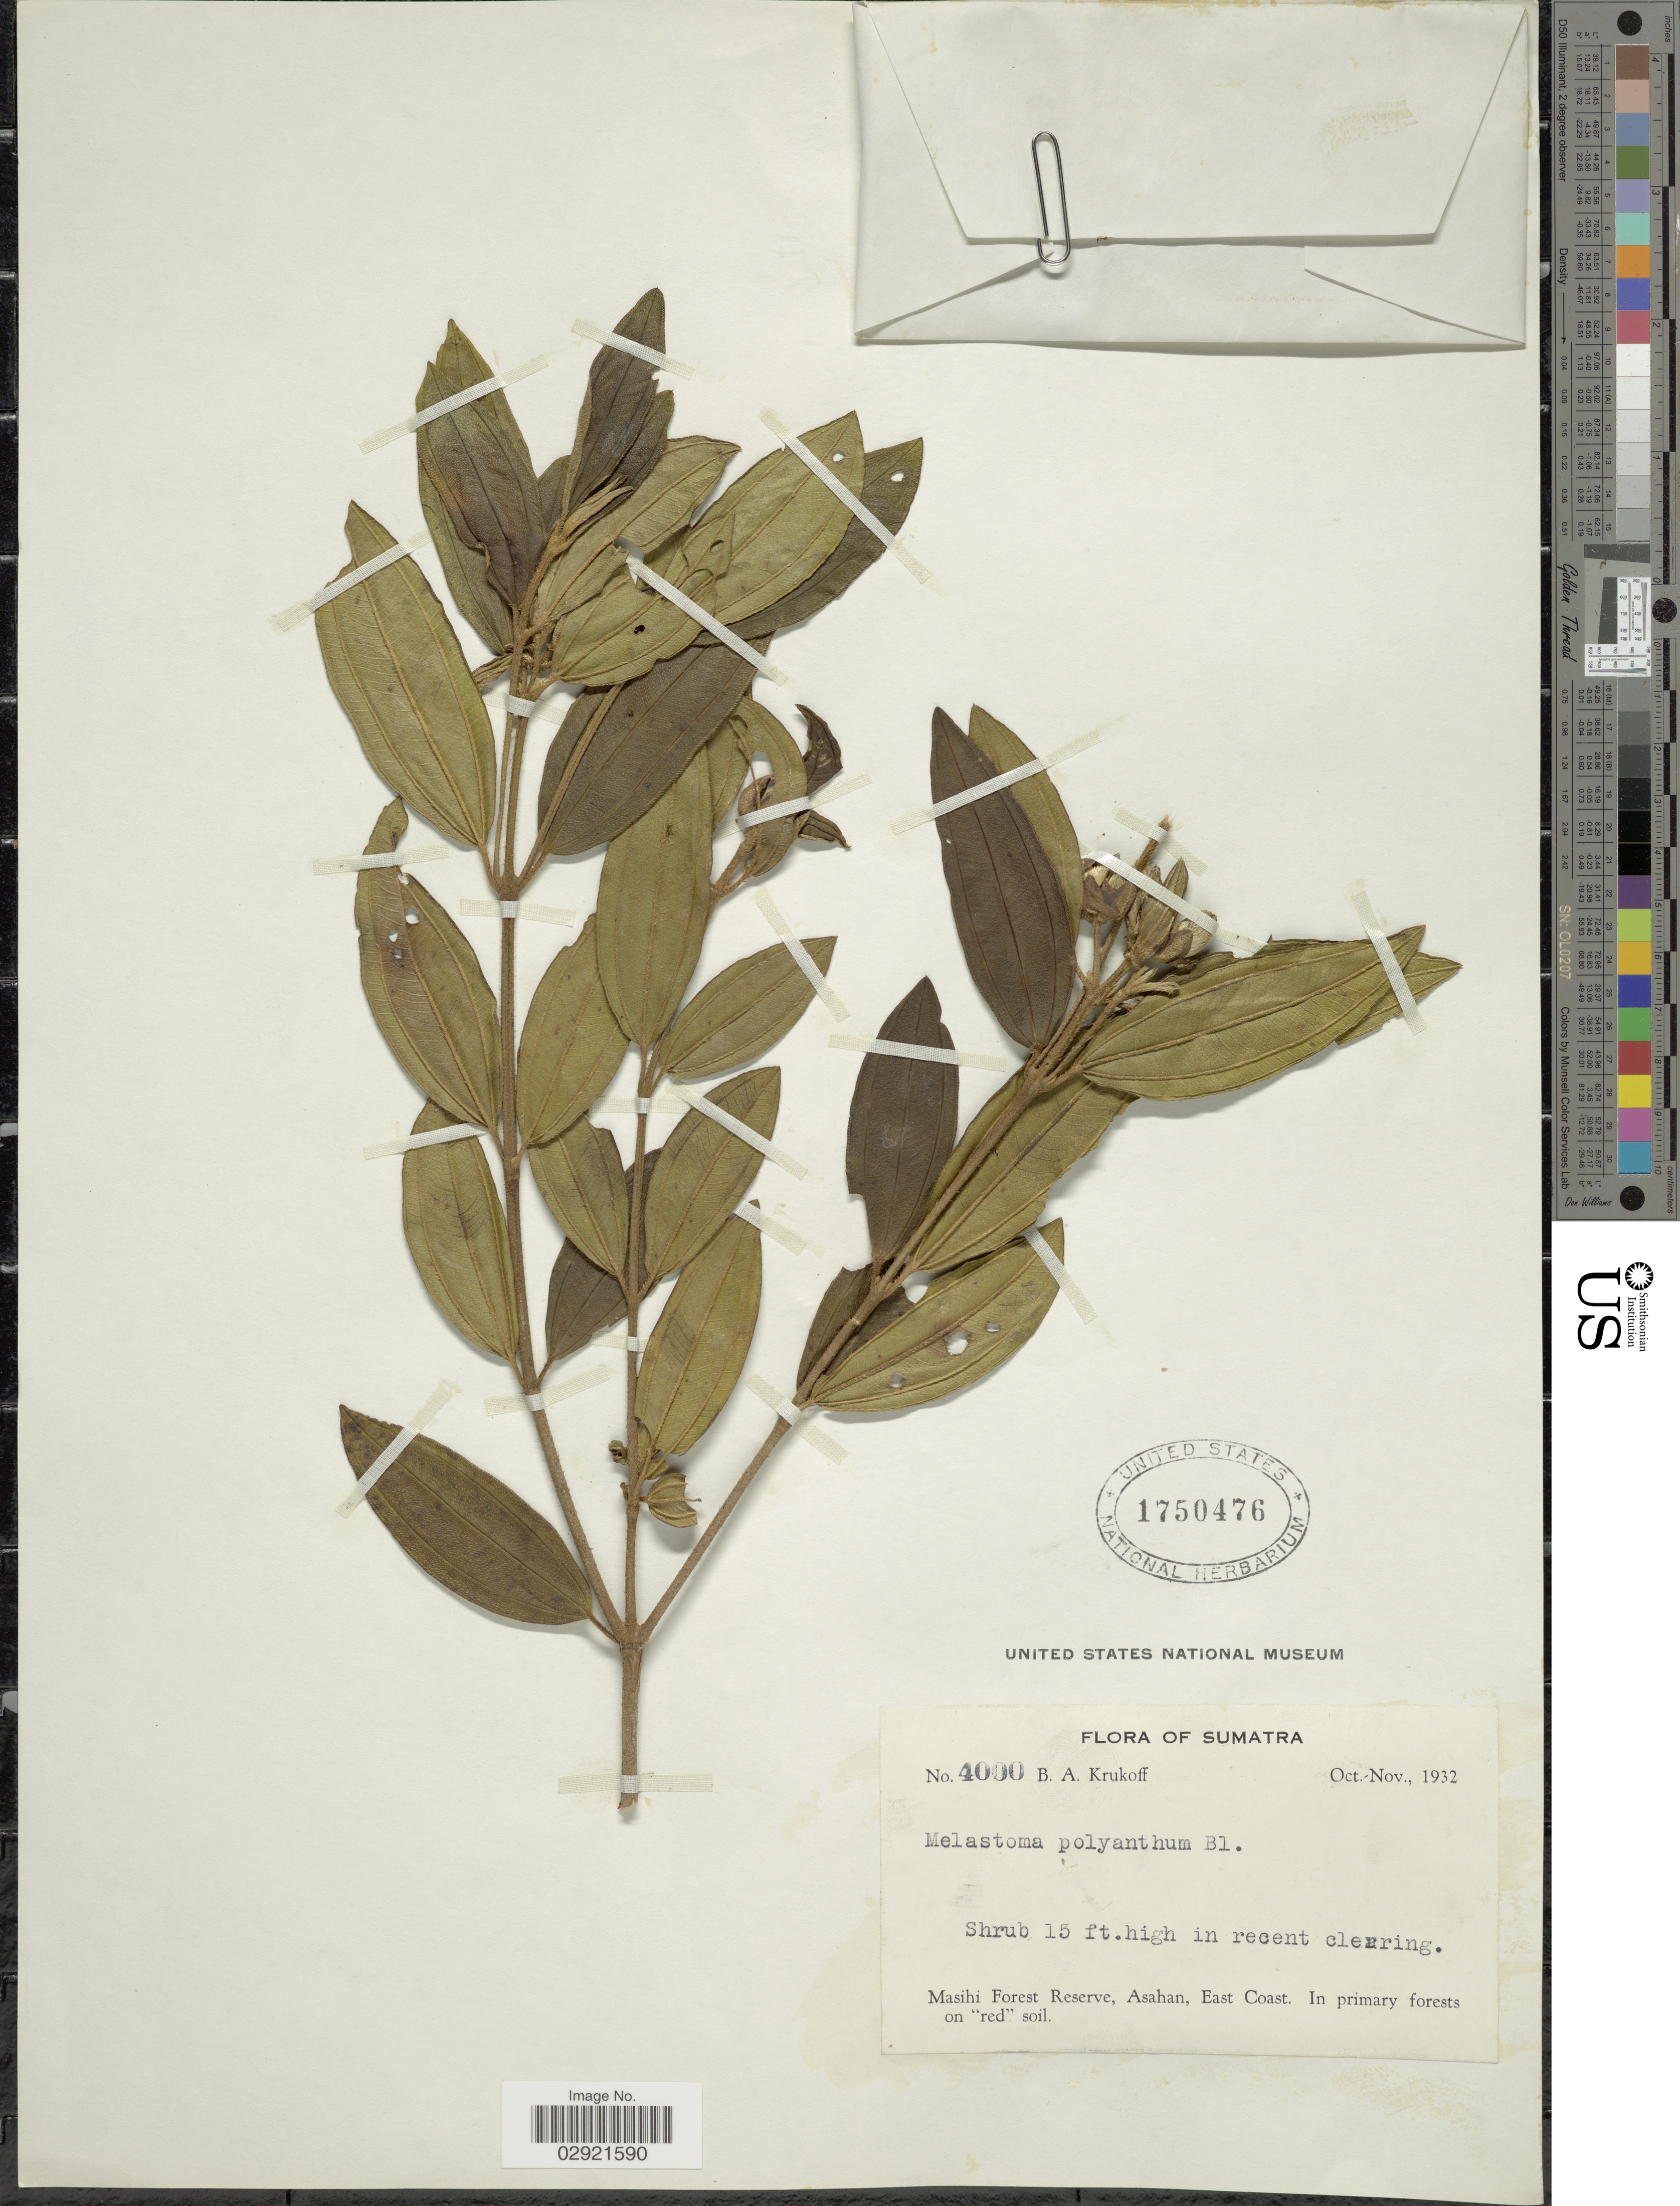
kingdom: Plantae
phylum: Tracheophyta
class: Magnoliopsida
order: Myrtales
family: Melastomataceae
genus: Melastoma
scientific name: Melastoma malabathricum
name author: L.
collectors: B. A. Krukoff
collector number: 4000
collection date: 1932-10/1932-11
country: Indonesia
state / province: Sumatra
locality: Masihi Forest Reserve, Asahan, East Coast.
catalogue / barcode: US 1750476